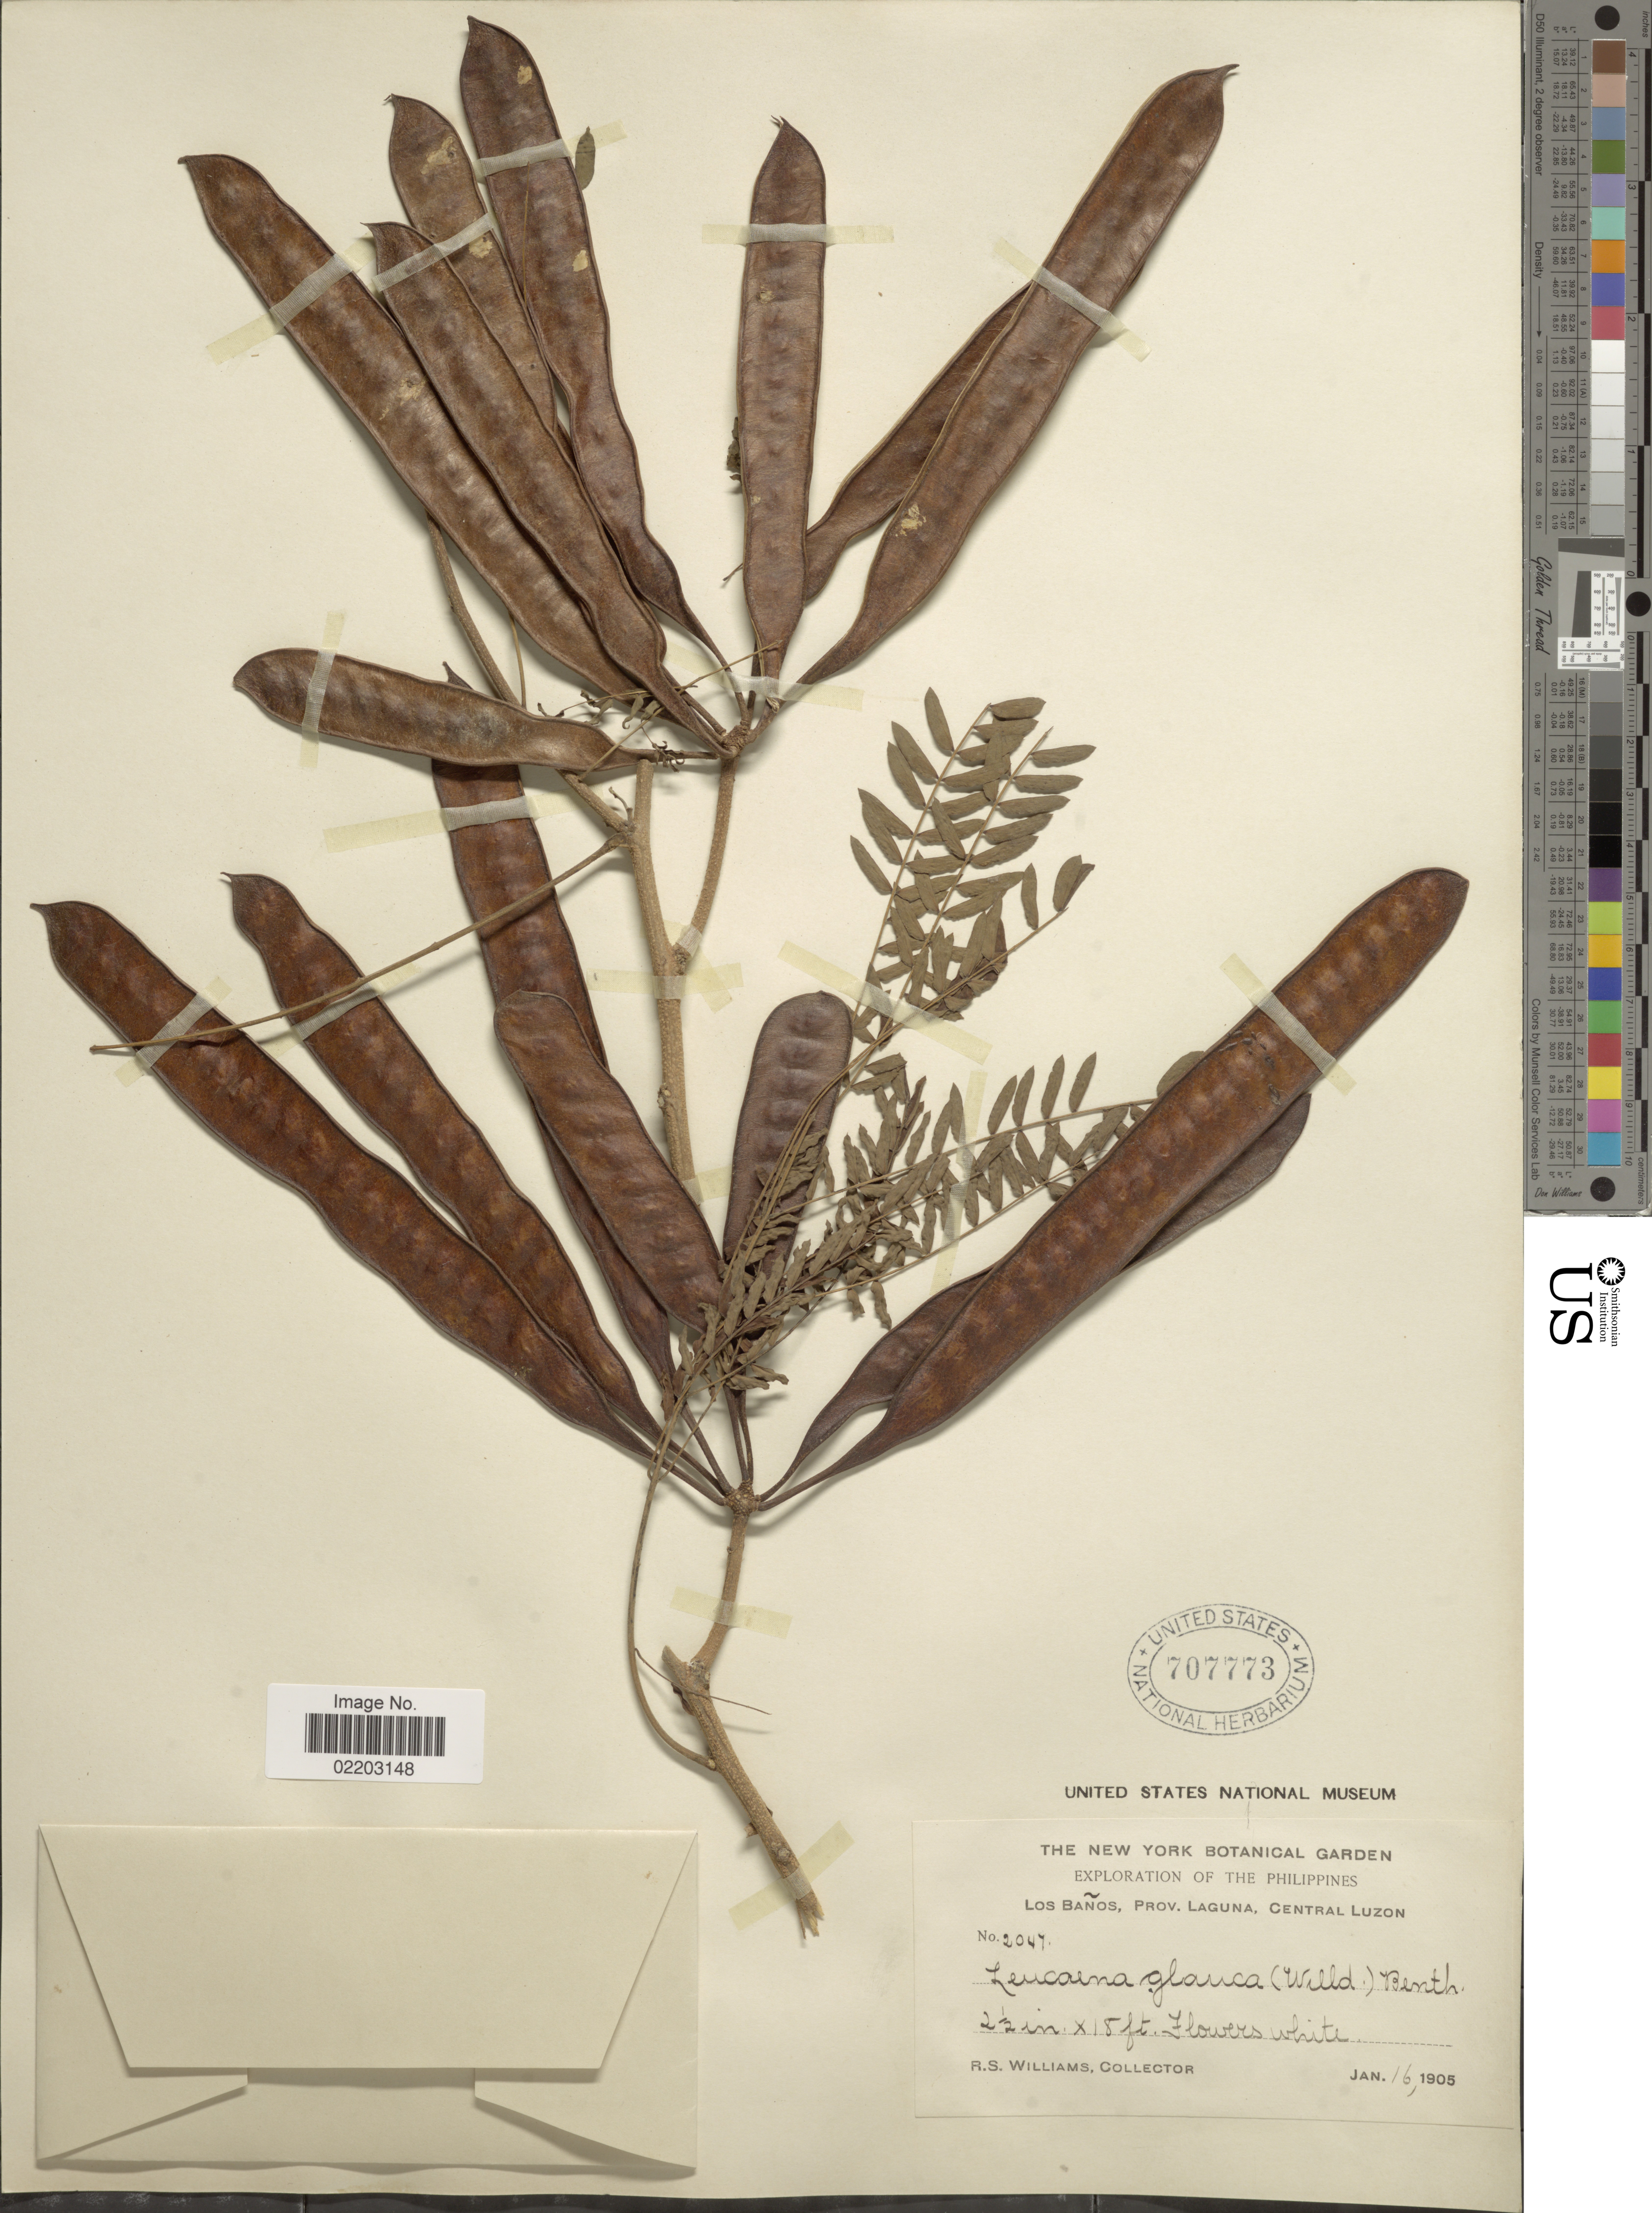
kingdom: Plantae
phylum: Tracheophyta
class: Magnoliopsida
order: Fabales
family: Fabaceae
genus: Leucaena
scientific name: Leucaena glauca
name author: (L.) Benth.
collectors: R. S. Williams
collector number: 2047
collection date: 1905-01-16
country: Philippines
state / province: Central Luzon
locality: Los Baños, Prov. Laguna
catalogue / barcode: US 707773